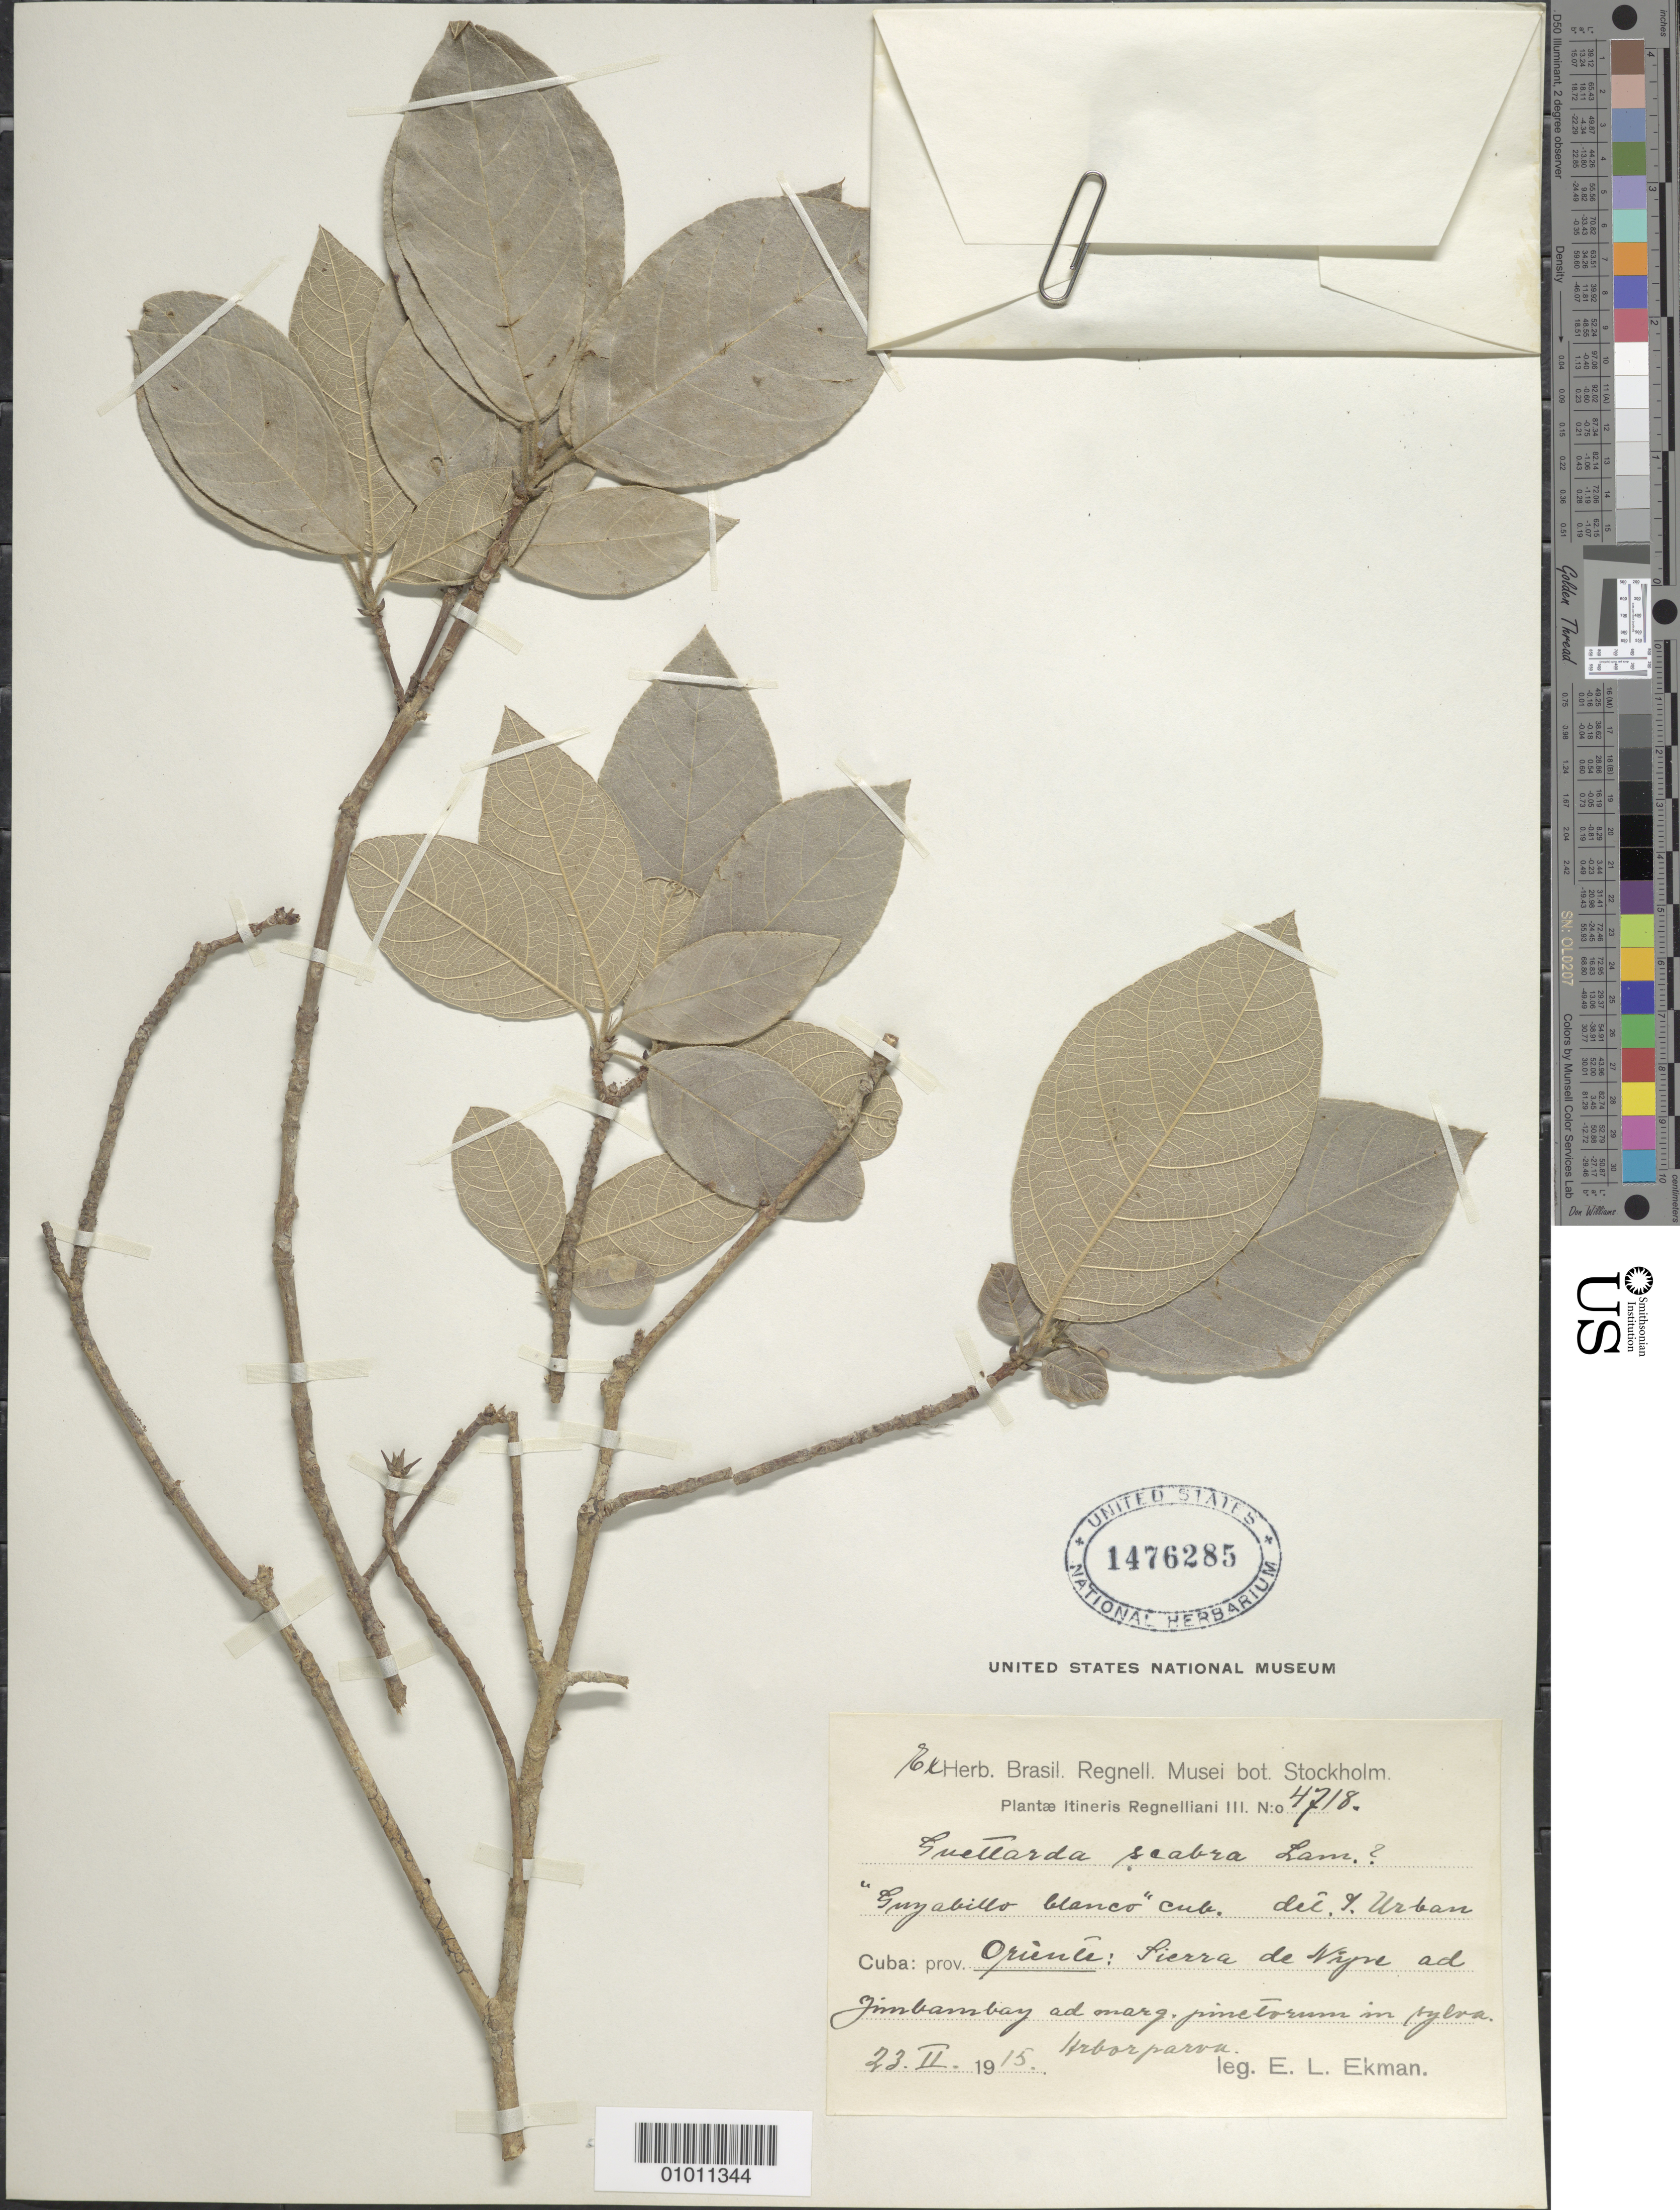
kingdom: Plantae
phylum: Tracheophyta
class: Magnoliopsida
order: Gentianales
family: Rubiaceae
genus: Guettarda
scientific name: Guettarda scabra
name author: (L.) Vent.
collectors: E. L. Ekman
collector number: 4718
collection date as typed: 23 Feb 1915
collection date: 1915-02-23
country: Cuba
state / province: Oriente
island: Cuba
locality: Sierra de Nigre ad Jimbambay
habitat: Ad marg. pinetorum in sylva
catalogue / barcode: US 1476285